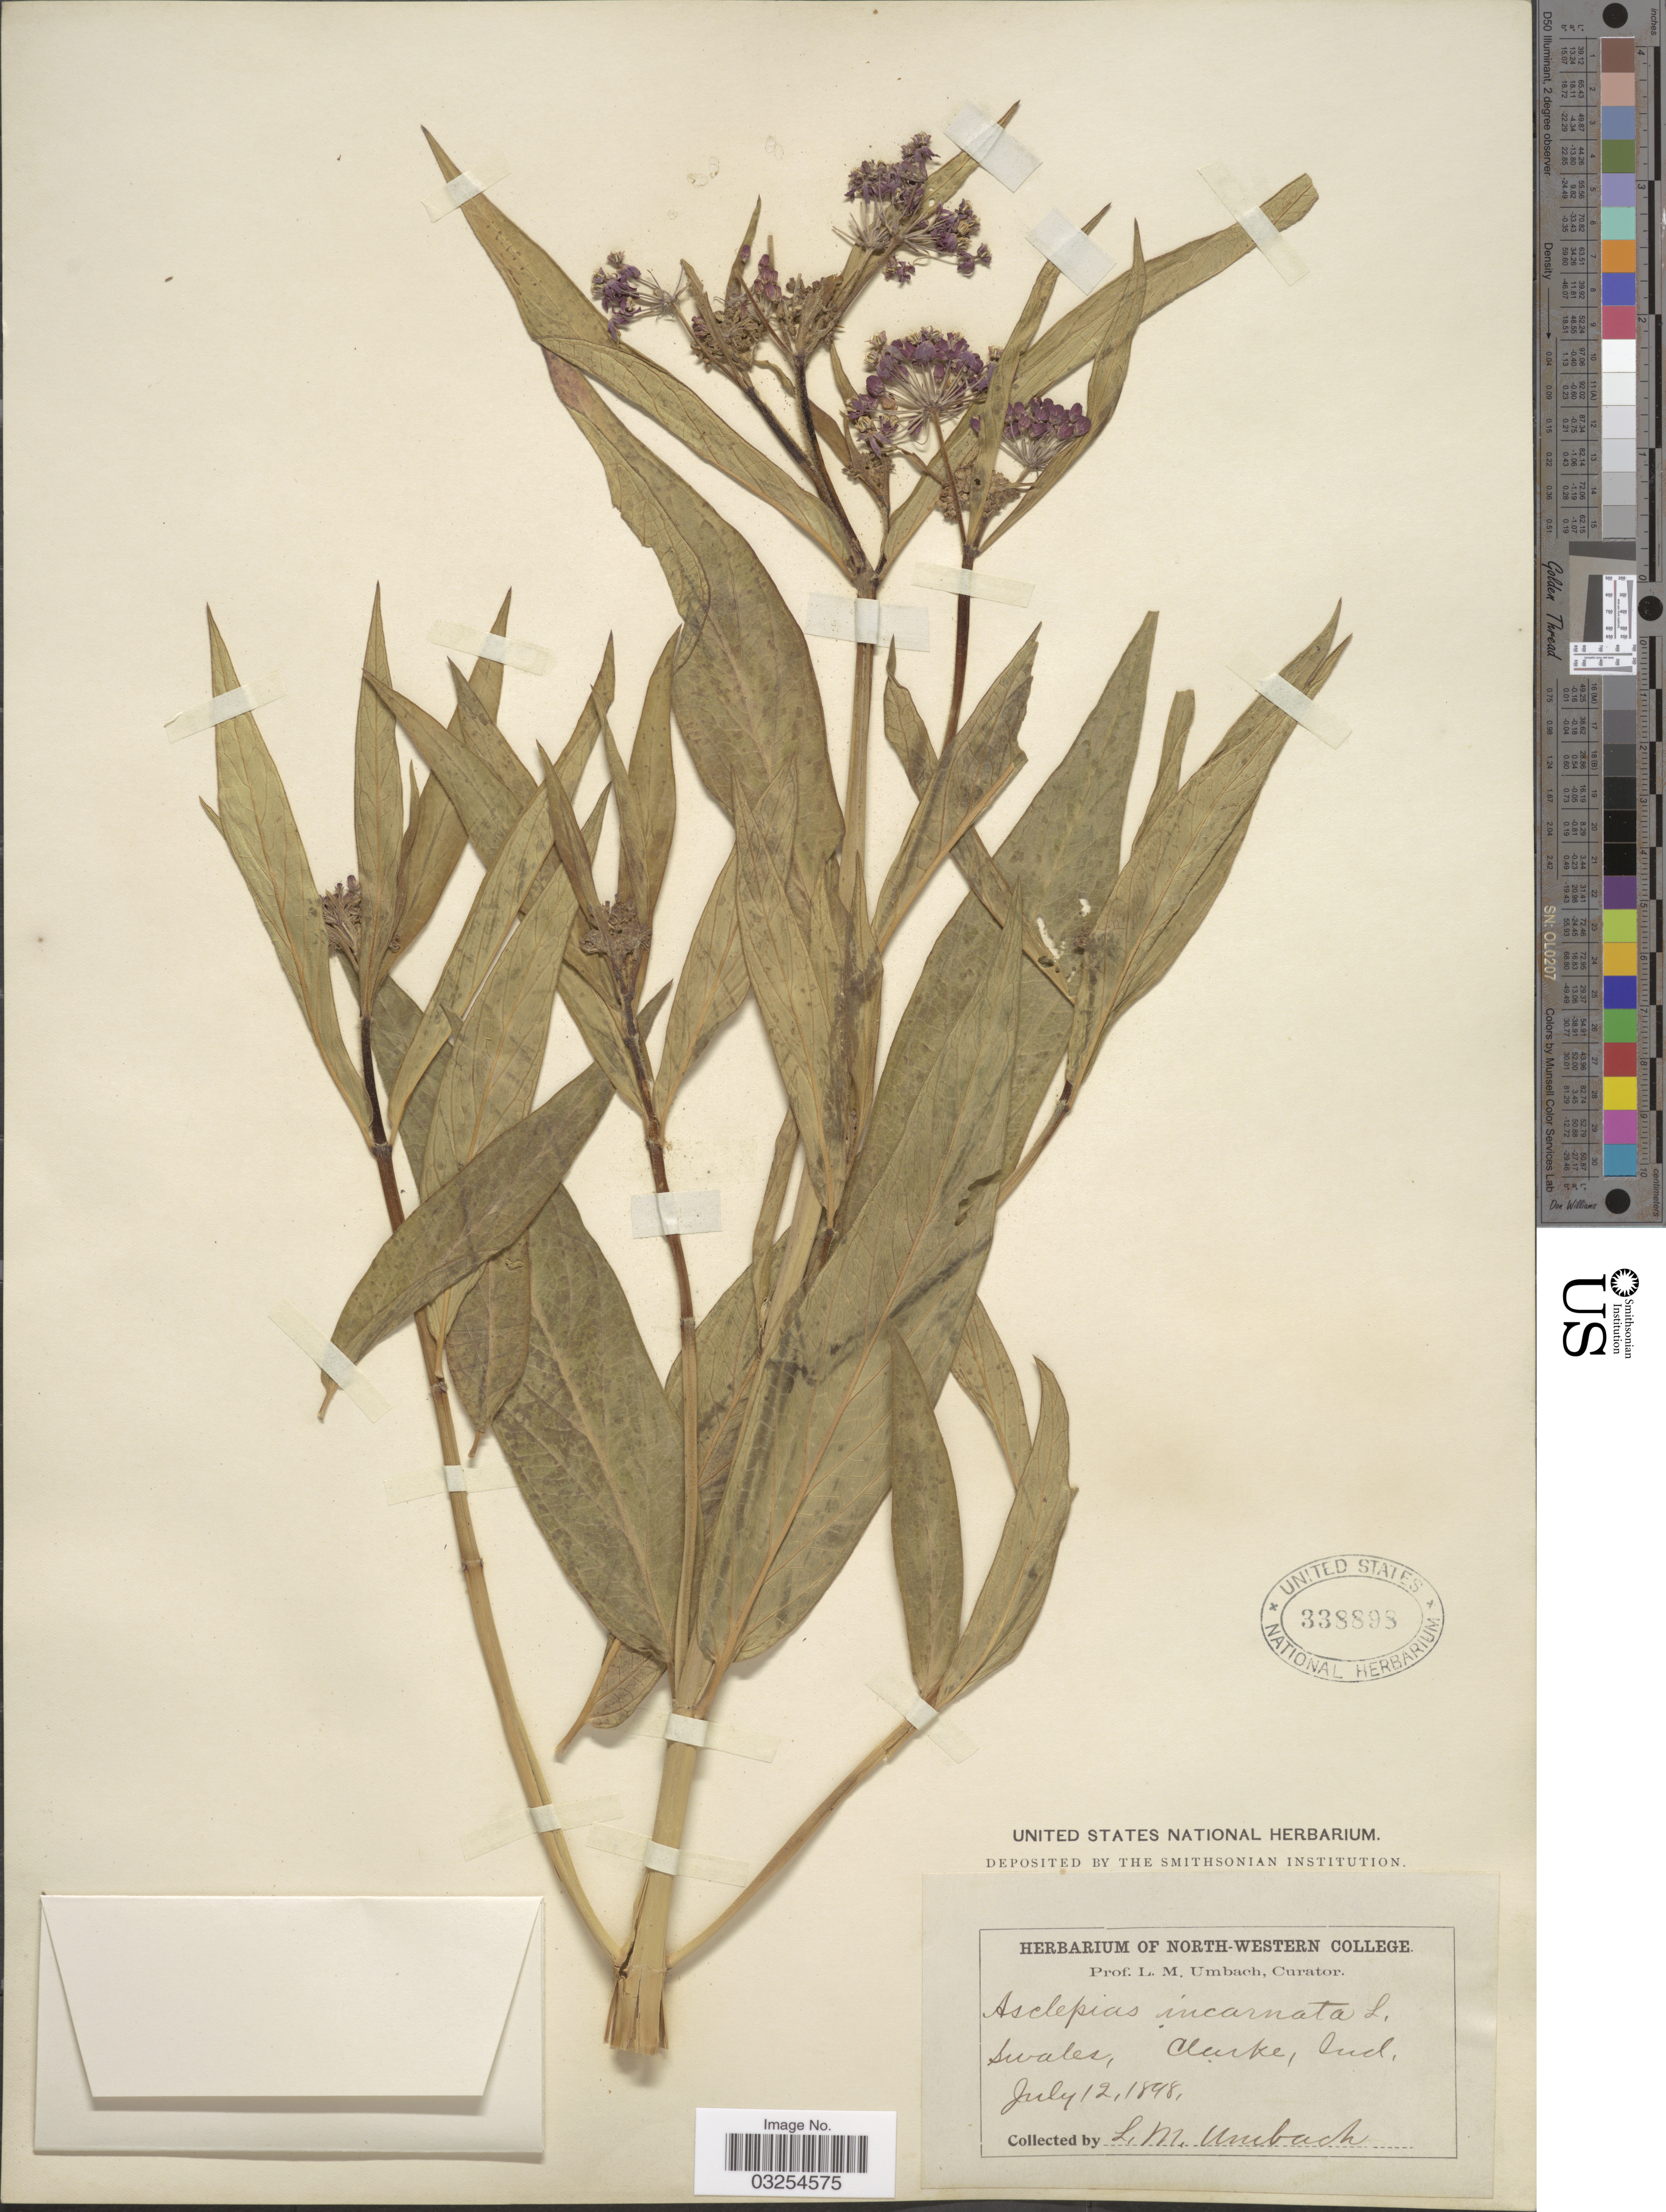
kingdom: Plantae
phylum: Tracheophyta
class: Magnoliopsida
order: Gentianales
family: Apocynaceae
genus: Asclepias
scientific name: Asclepias incarnata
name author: L.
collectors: L. M. Umbach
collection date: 1898-07-12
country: United States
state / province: Indiana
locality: Swales, Clark.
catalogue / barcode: US 338898